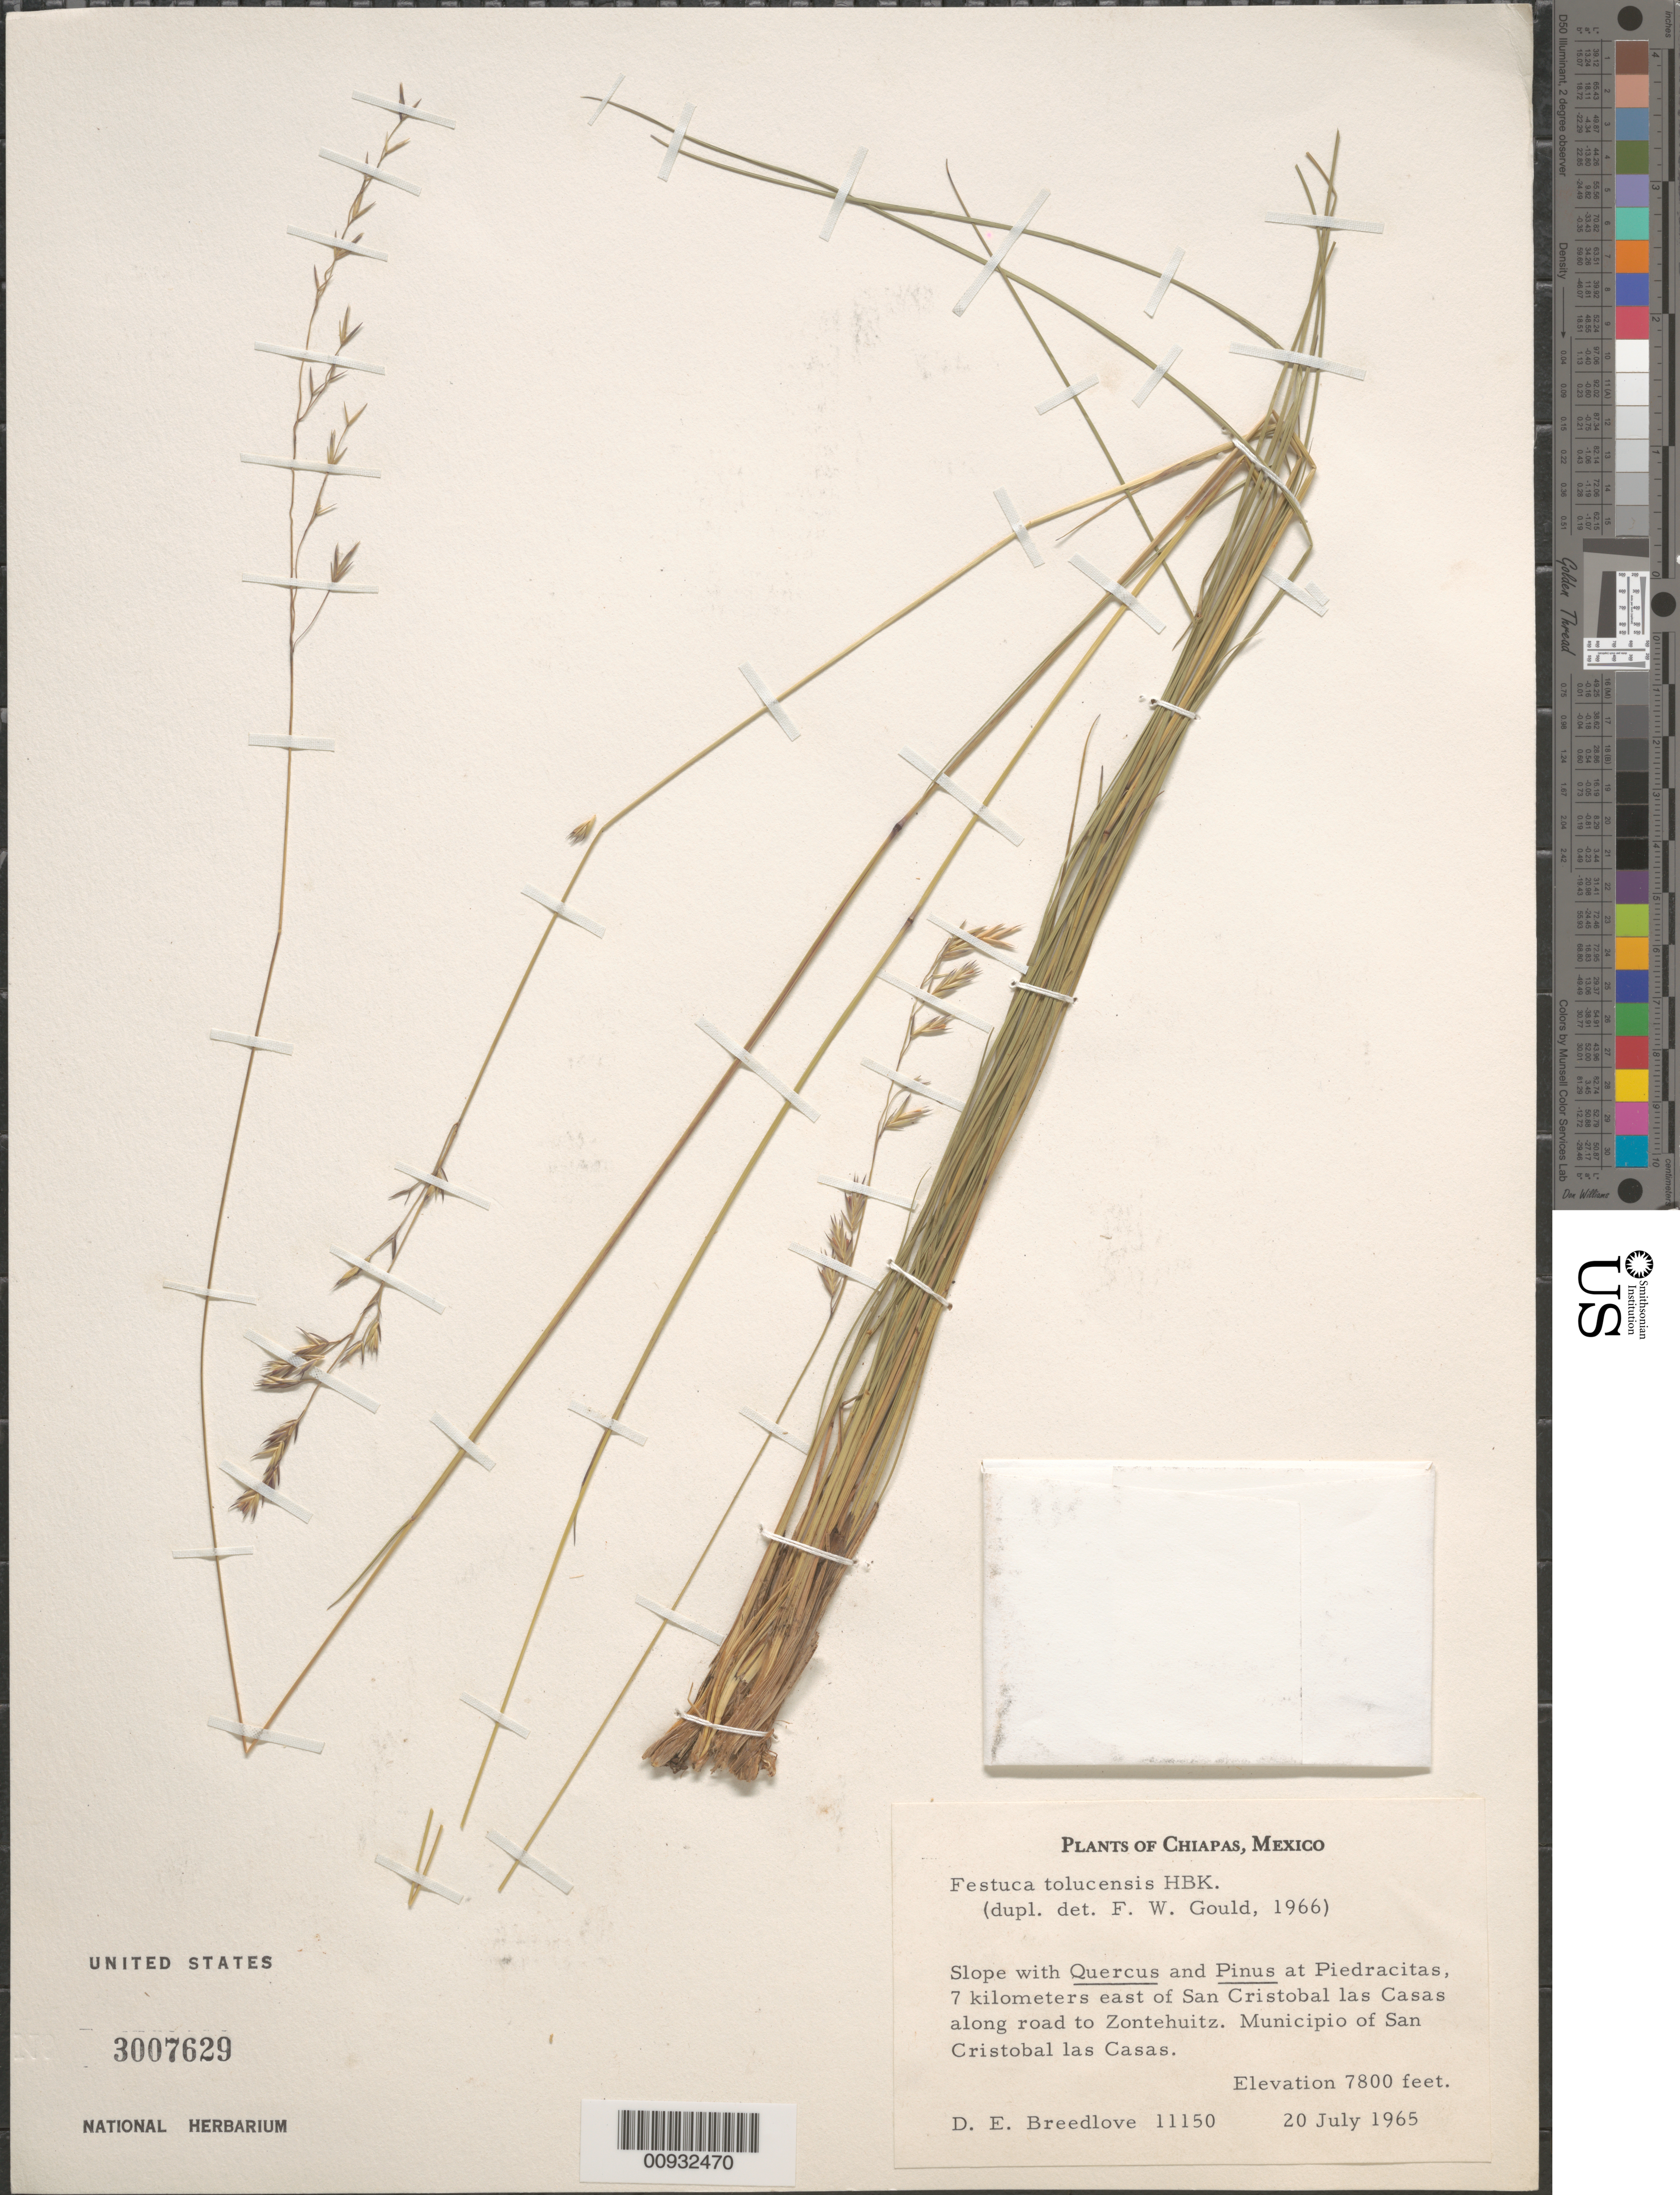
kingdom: Plantae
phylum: Tracheophyta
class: Liliopsida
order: Poales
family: Poaceae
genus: Festuca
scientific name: Festuca tolucensis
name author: Kunth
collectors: D. E. Breedlove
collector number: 11150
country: Mexico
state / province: Chiapas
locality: E of San Cristobal las Casas along road to Zontehuitz.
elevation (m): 2377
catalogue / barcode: US 3007629